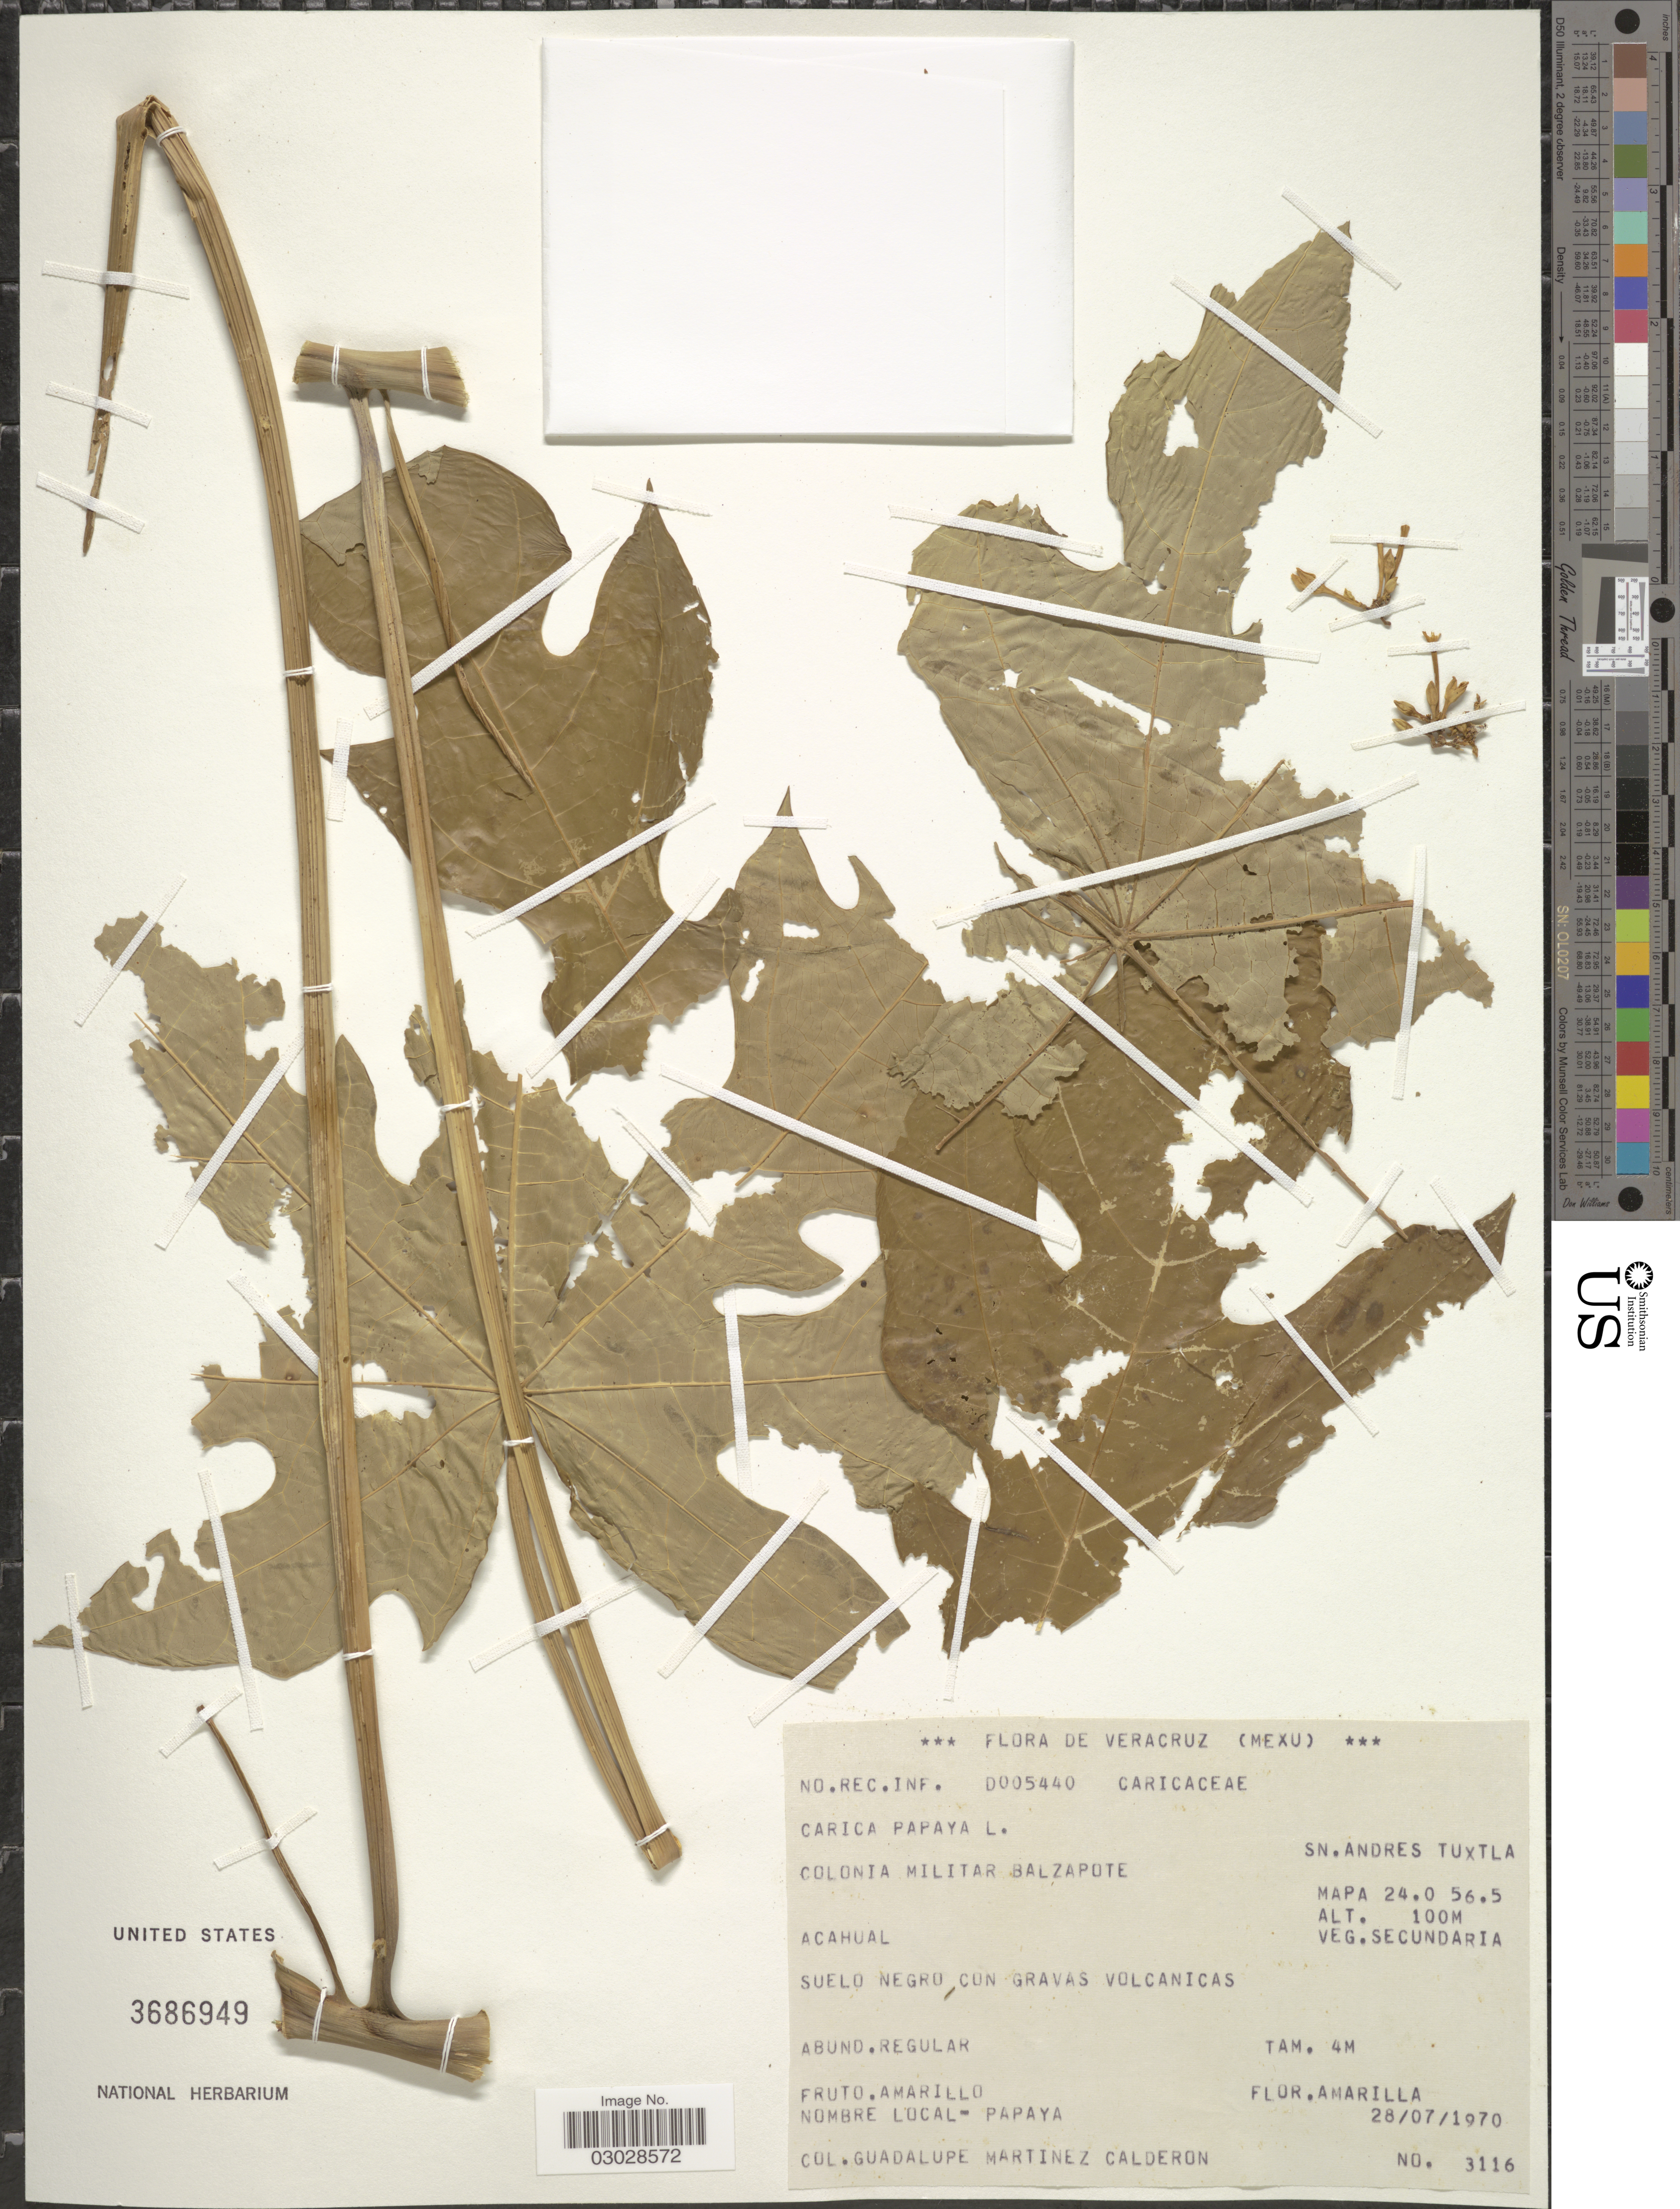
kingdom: Plantae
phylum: Tracheophyta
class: Magnoliopsida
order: Brassicales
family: Caricaceae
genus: Carica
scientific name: Carica papaya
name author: L.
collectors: G. Martinez-C.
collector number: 3116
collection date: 1970-07-28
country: Mexico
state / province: Veracruz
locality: Colonia Militar Balzapote, SN. Andres Tuxtla, Acahual, Suelo Negro con gravas volcanicas.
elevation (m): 100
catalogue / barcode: US 3686949